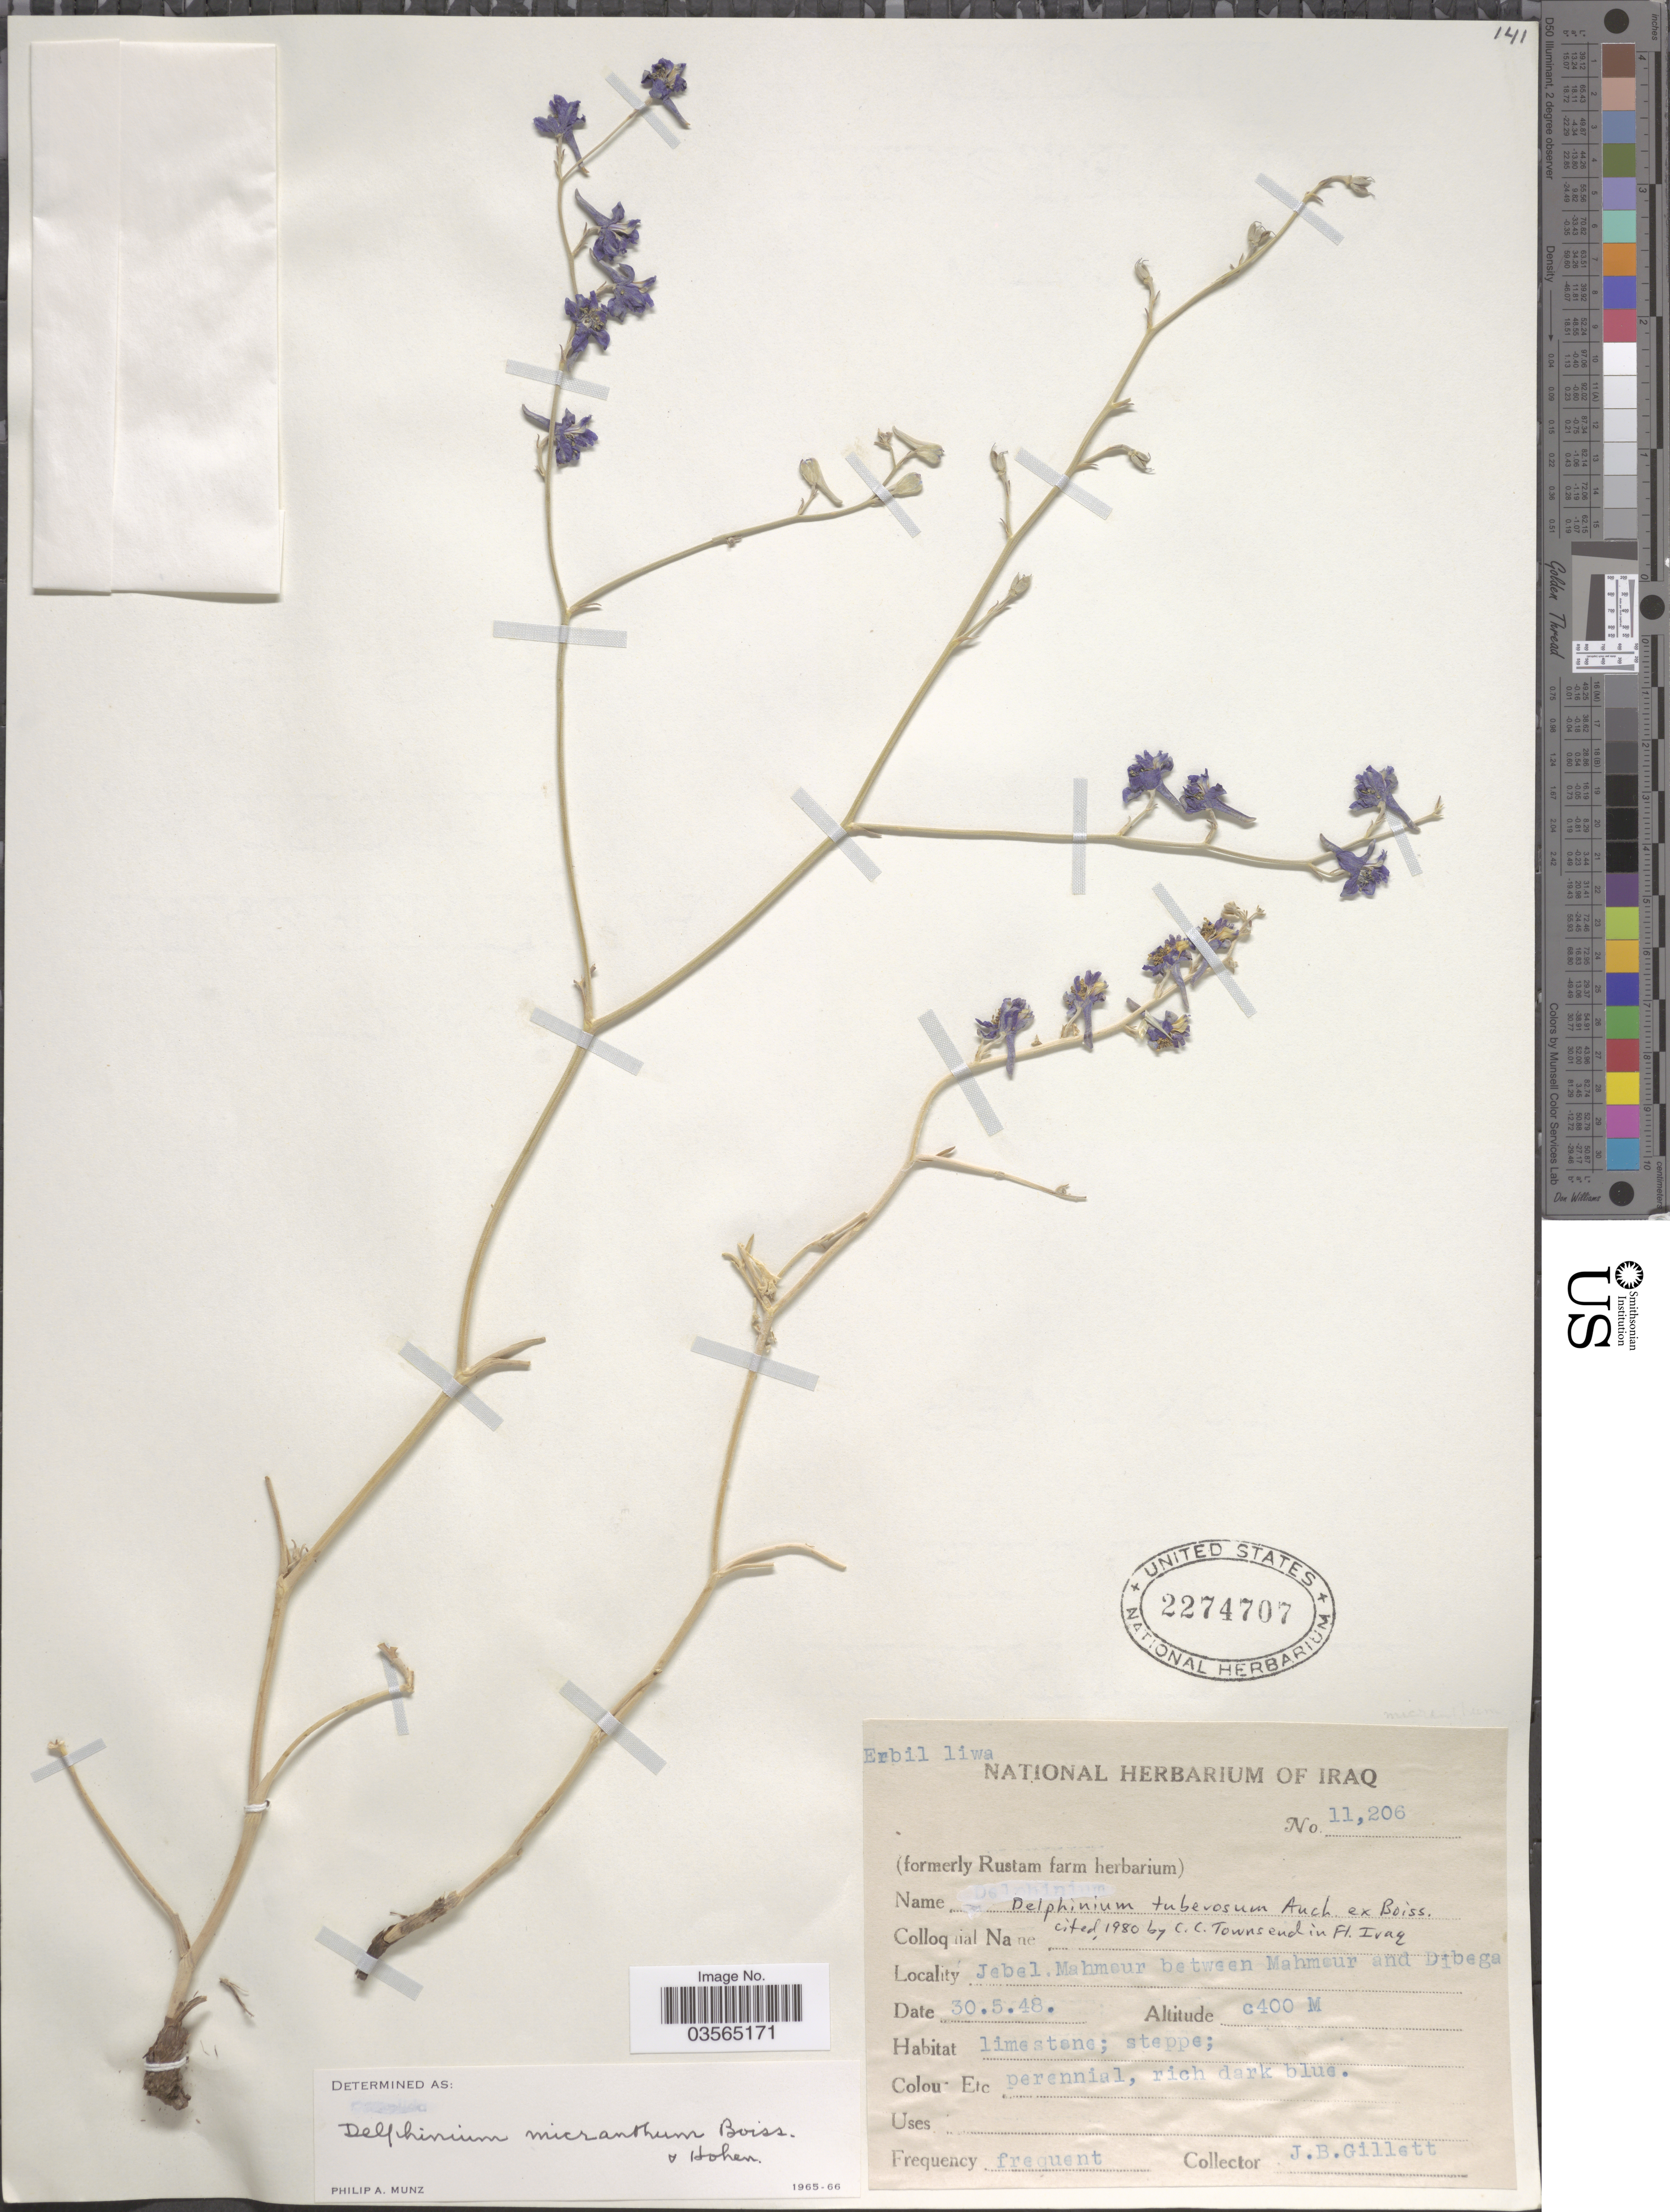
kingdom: Plantae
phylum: Tracheophyta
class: Magnoliopsida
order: Ranunculales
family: Ranunculaceae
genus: Delphinium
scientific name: Delphinium tuberosum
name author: Aucher ex Boiss.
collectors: J. B. Gillett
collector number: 11206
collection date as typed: Transcribed d/m/y: 30/5/48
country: Iraq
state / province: Arbīl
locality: Erbil liwa. Jebel. Mahmeur between Mahmeur and Dibega.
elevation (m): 400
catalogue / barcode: US 2274707